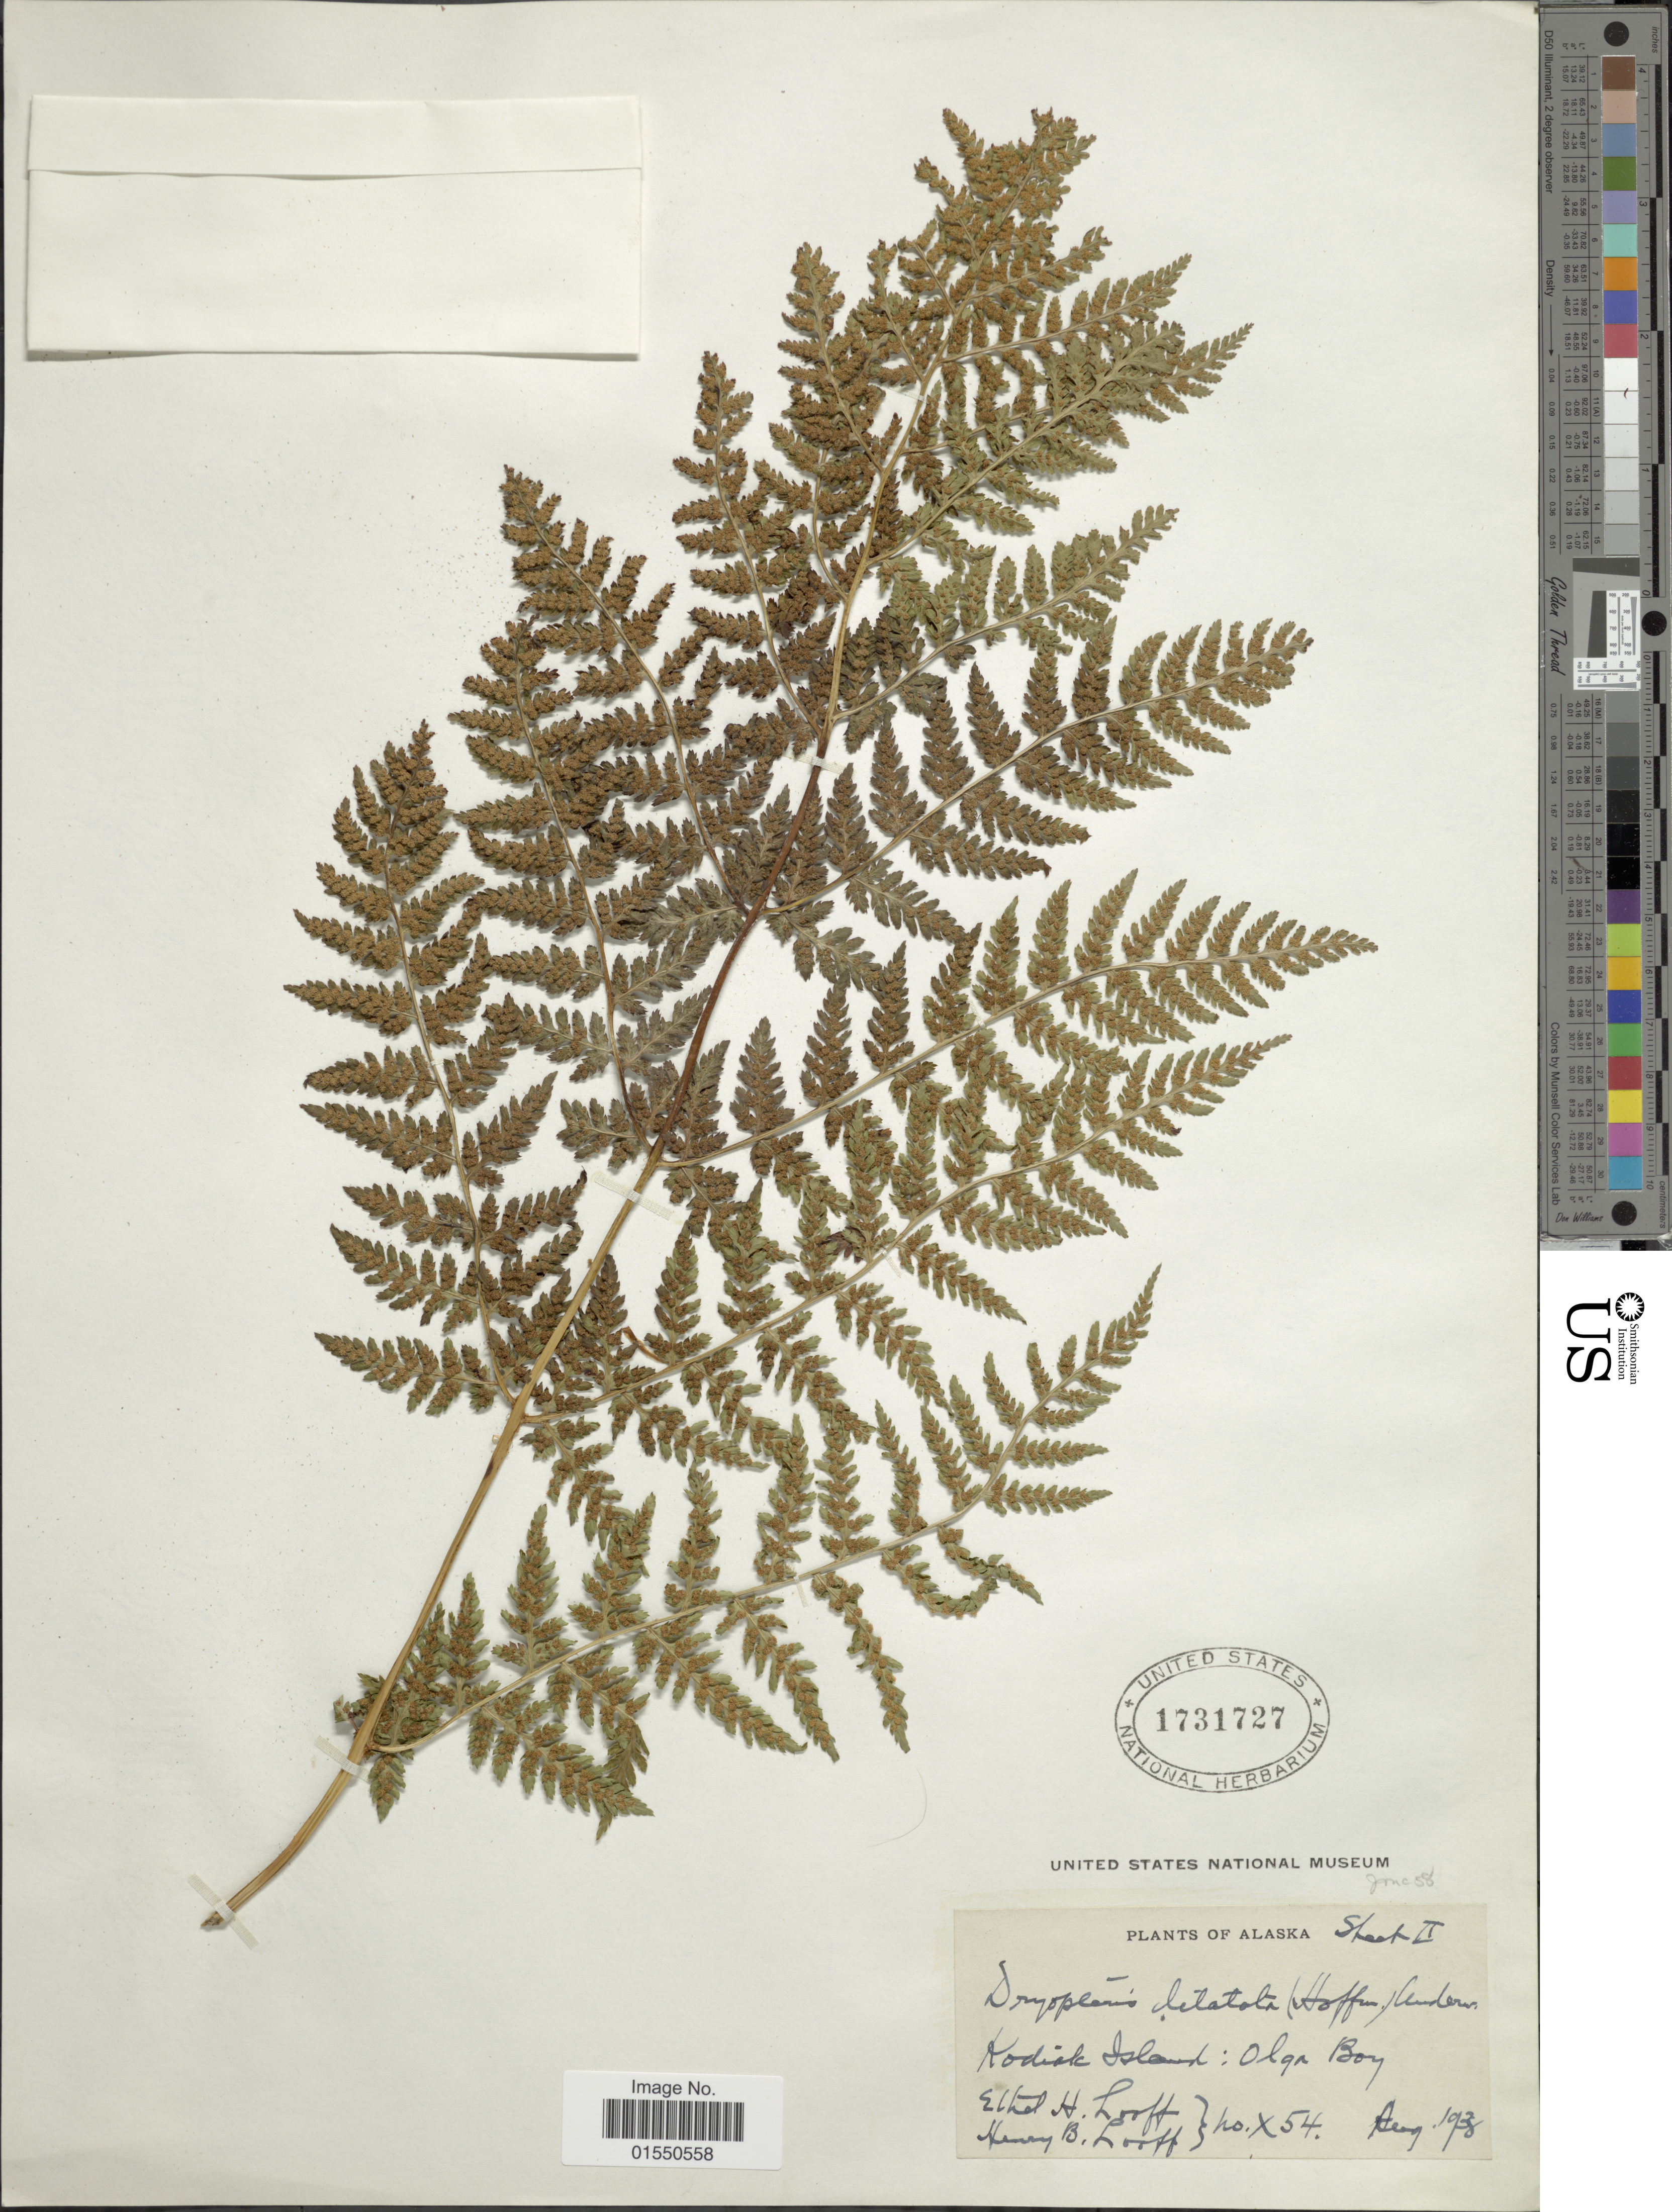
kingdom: Plantae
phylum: Tracheophyta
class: Polypodiopsida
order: Polypodiales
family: Dryopteridaceae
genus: Dryopteris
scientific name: Dryopteris expansa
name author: (C. Presl) Fraser-Jenk. & Jermy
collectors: E. Looff & H. Looff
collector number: X54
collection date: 1938-08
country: United States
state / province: Alaska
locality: Kodiak Island: Olga Boy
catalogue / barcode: US 1731727